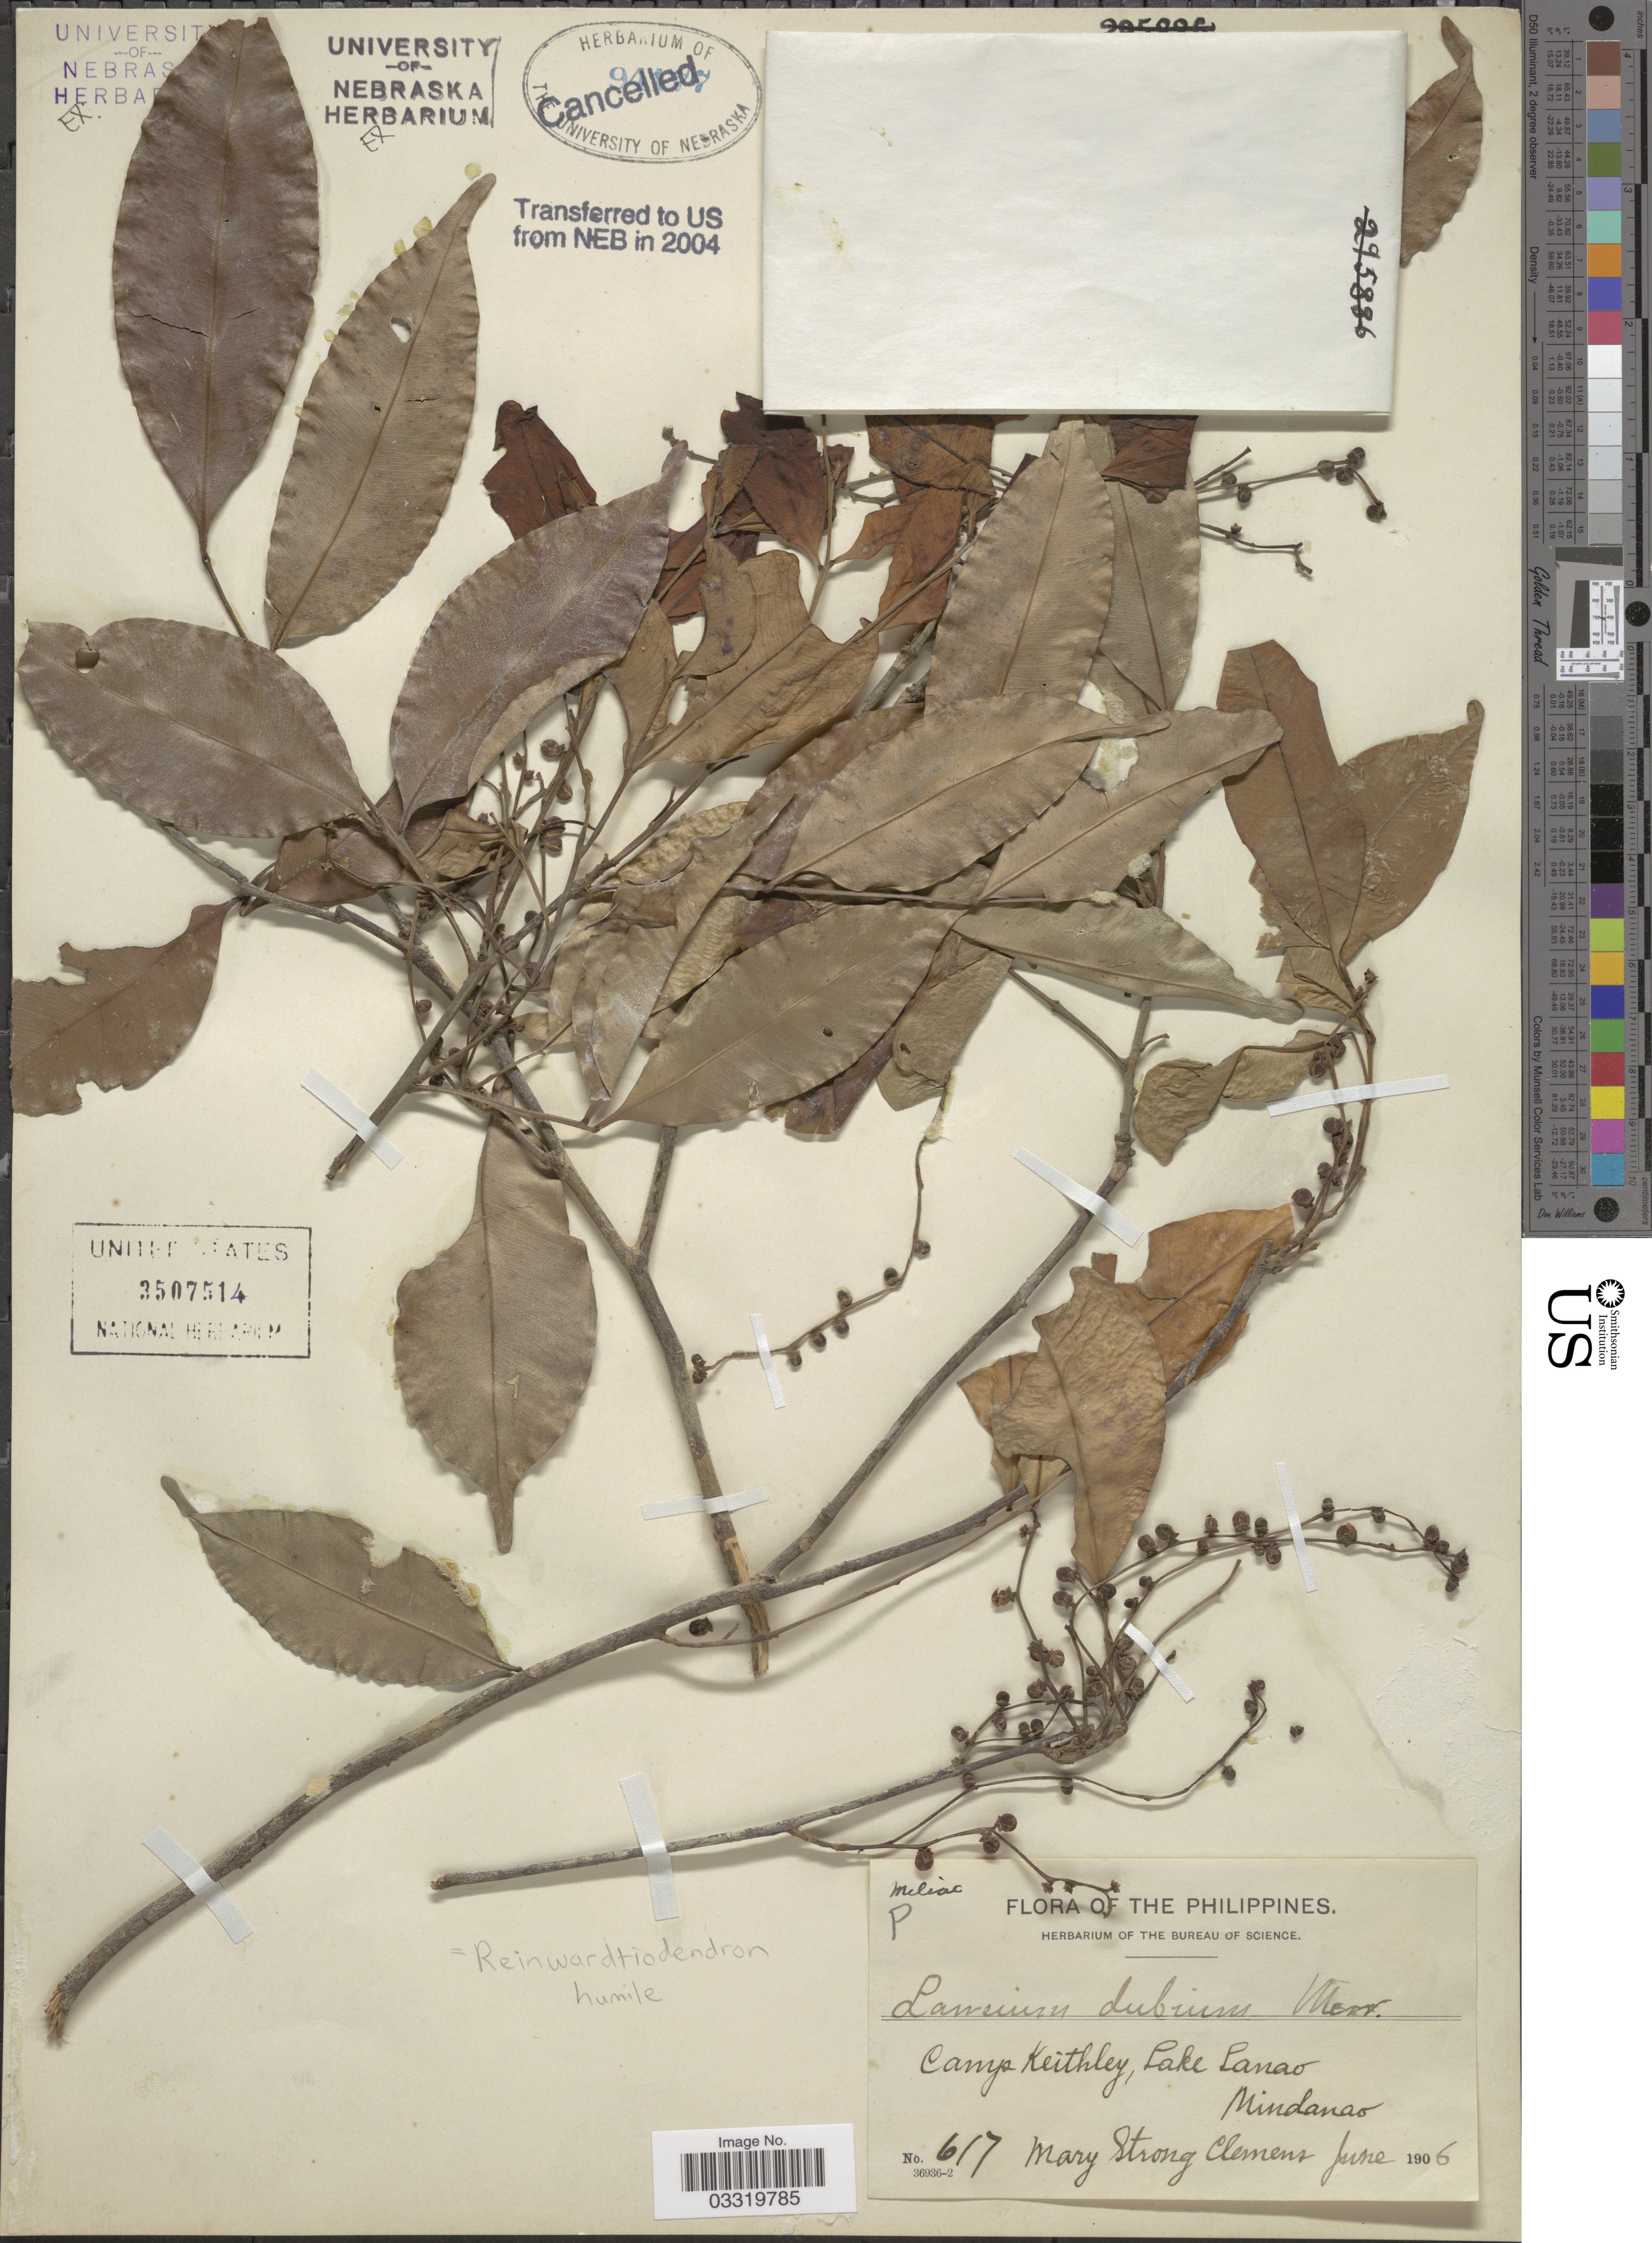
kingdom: Plantae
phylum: Tracheophyta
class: Magnoliopsida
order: Sapindales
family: Meliaceae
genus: Reinwardtiodendron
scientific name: Reinwardtiodendron humile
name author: (Hassk.) Mabb.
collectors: M. S. Clemens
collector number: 617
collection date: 1906-06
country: Philippines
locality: Camp Keithley, Lake Lanao, Mindanao.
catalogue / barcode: US 3507514